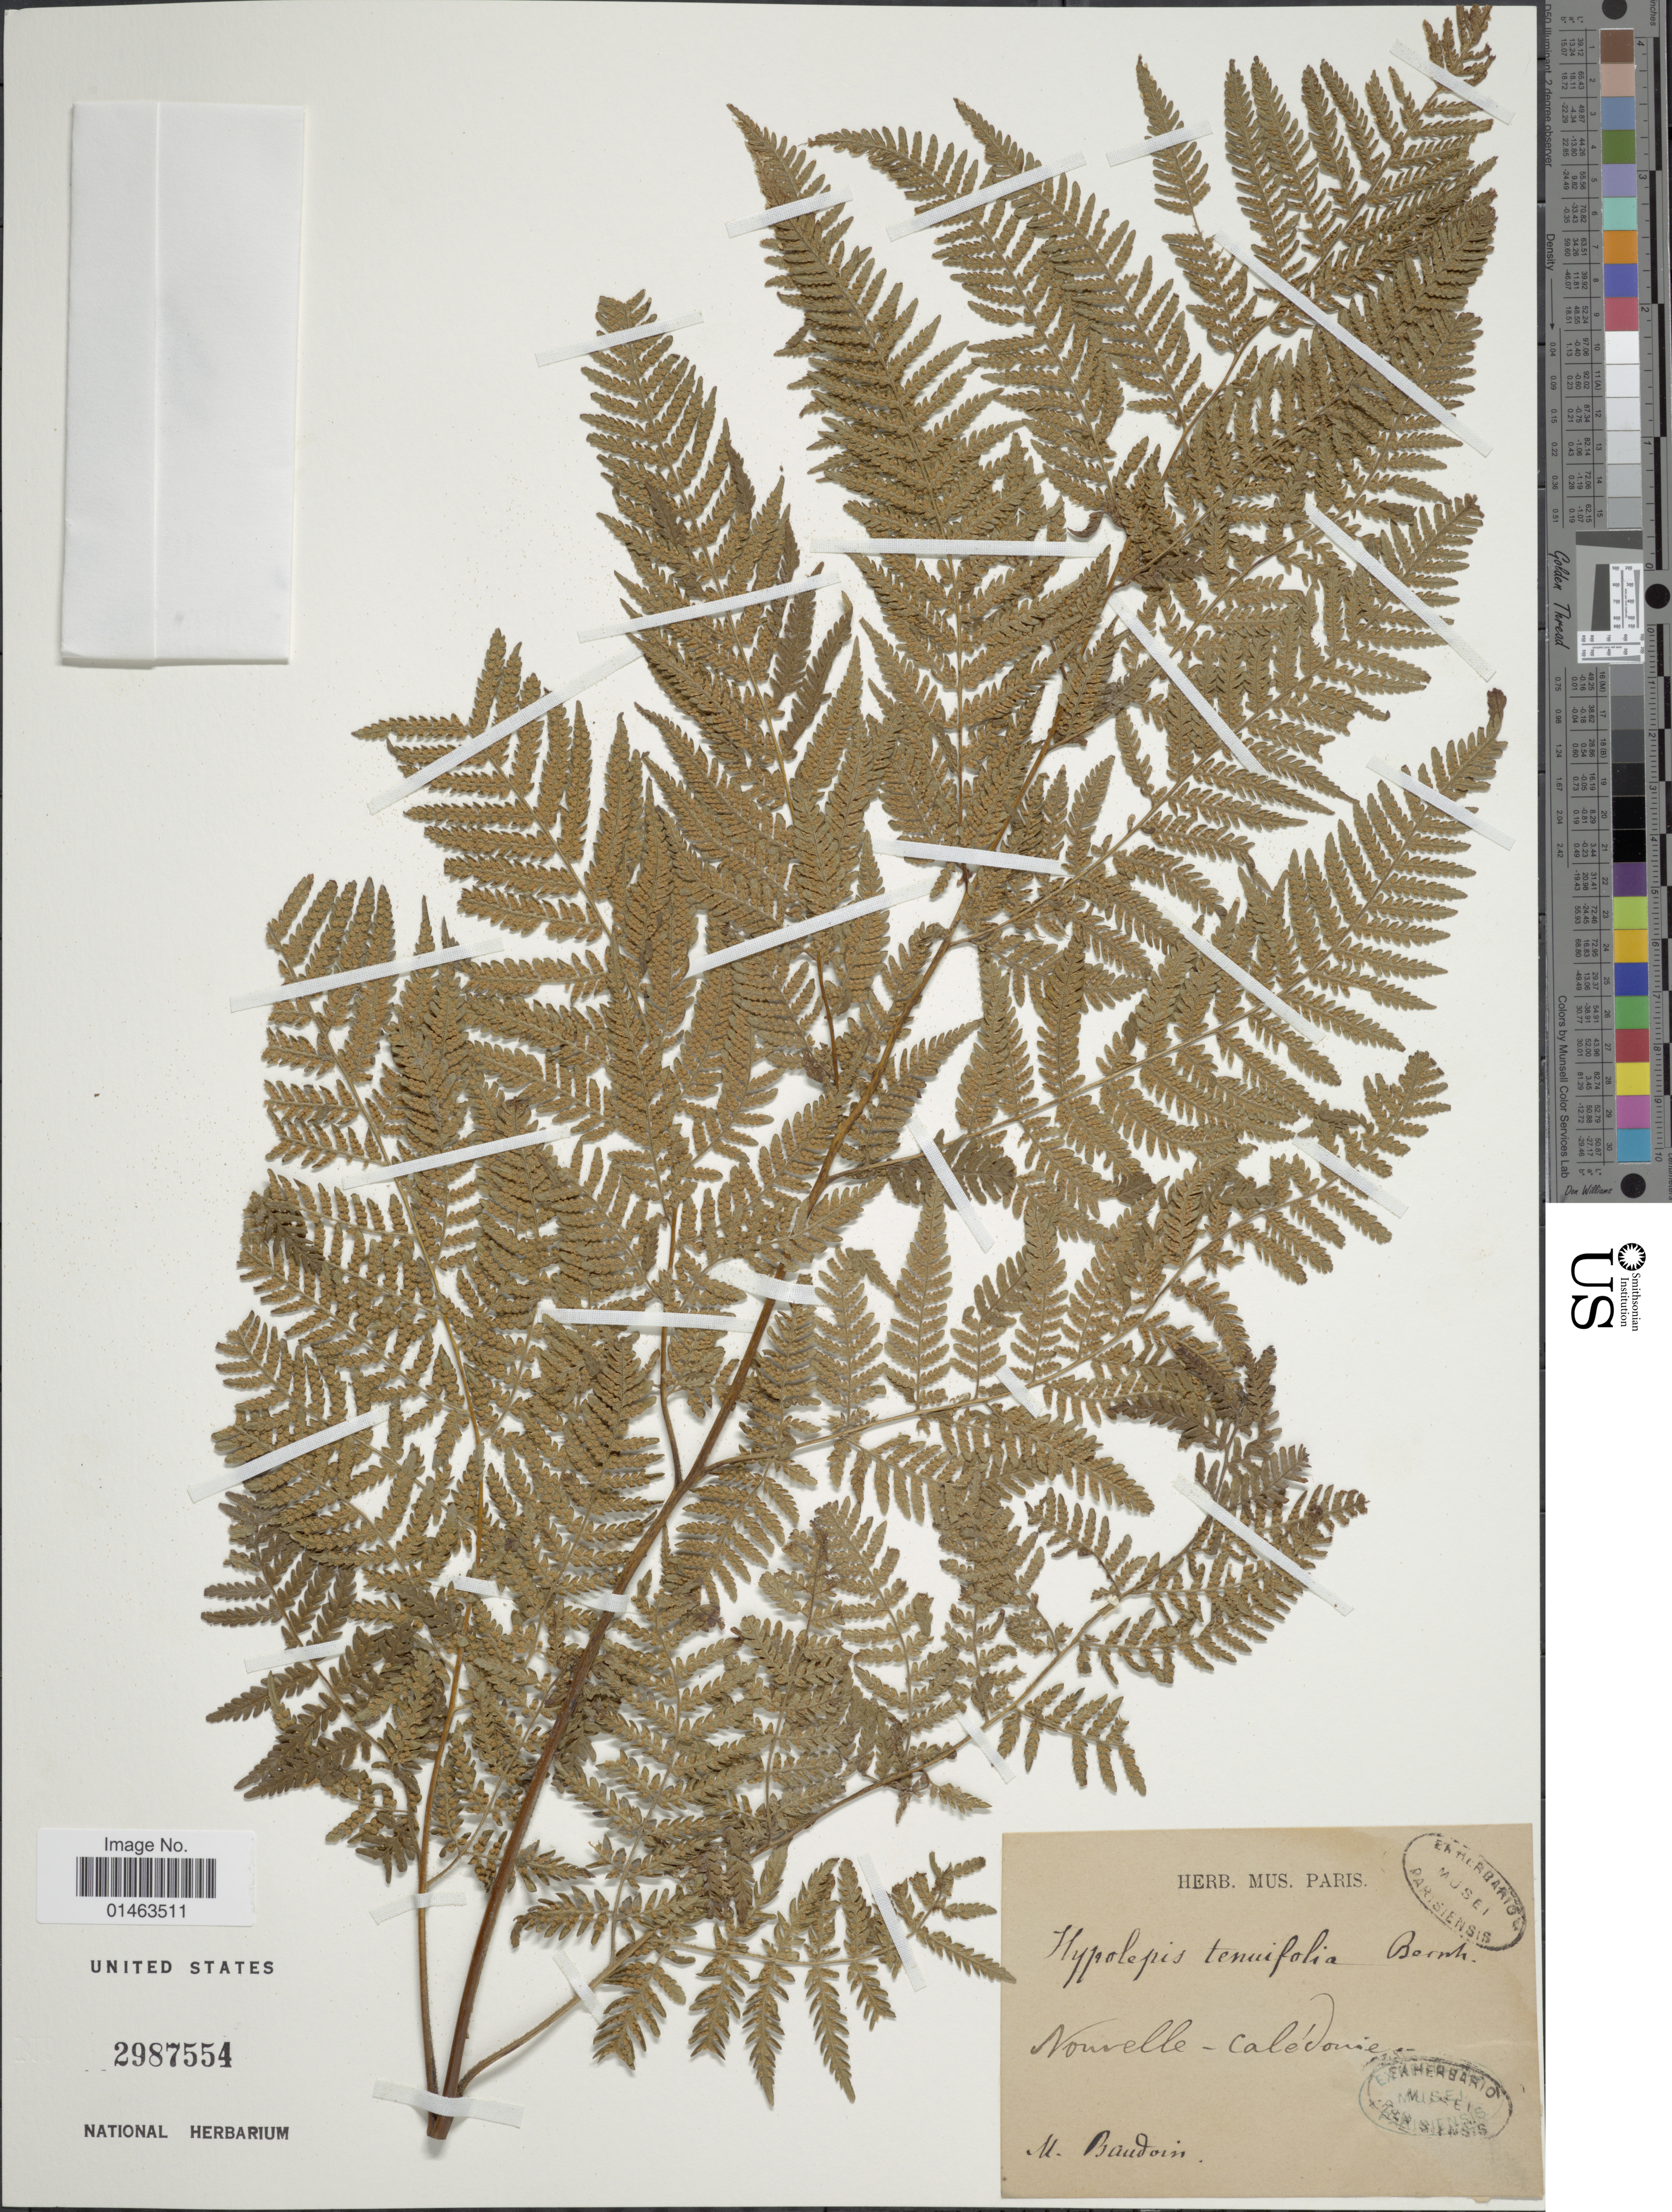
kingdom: Plantae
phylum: Tracheophyta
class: Polypodiopsida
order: Polypodiales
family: Dennstaedtiaceae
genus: Hypolepis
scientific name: Hypolepis tenuifolia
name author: (G. Forst.) Bernh.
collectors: M. Baudoin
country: New Caledonia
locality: Nouvelle - Calédonie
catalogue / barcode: US 2987554